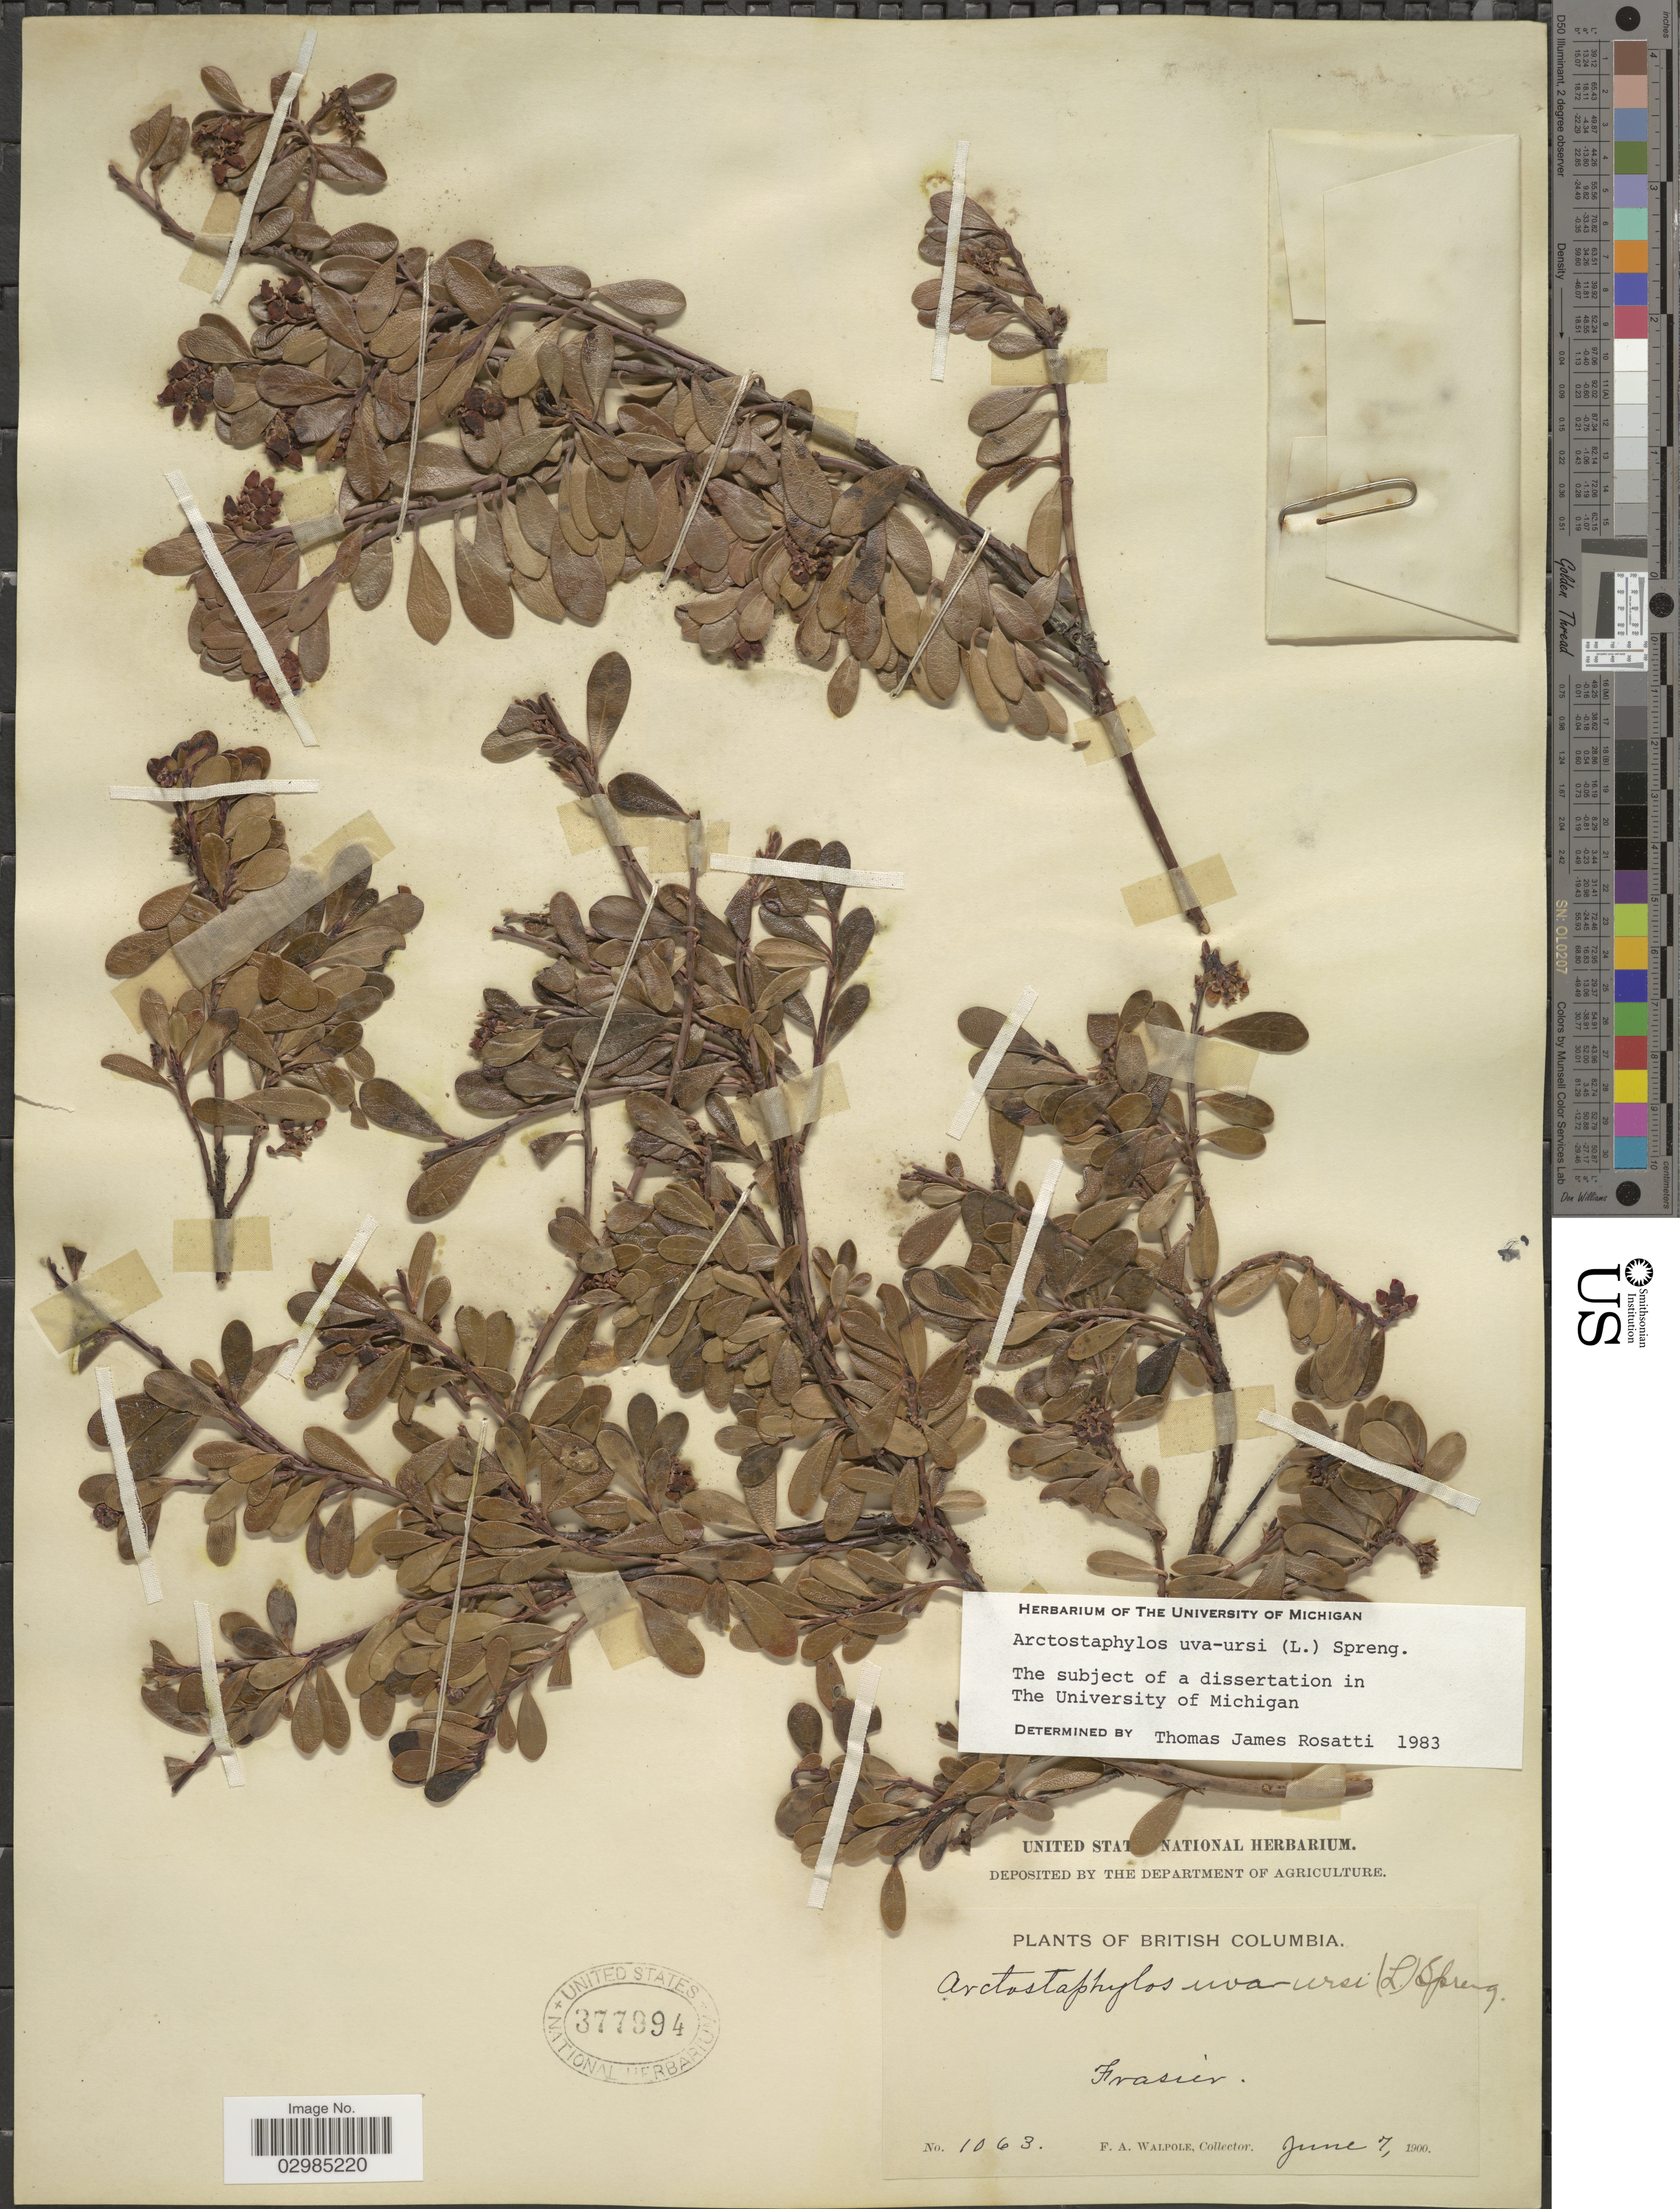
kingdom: Plantae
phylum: Tracheophyta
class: Magnoliopsida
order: Ericales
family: Ericaceae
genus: Arctostaphylos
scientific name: Arctostaphylos uva-ursi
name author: (L.) Spreng.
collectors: F. Walpole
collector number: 1063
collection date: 1900-06-07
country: Canada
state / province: British Columbia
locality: Frasier.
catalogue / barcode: US 377994